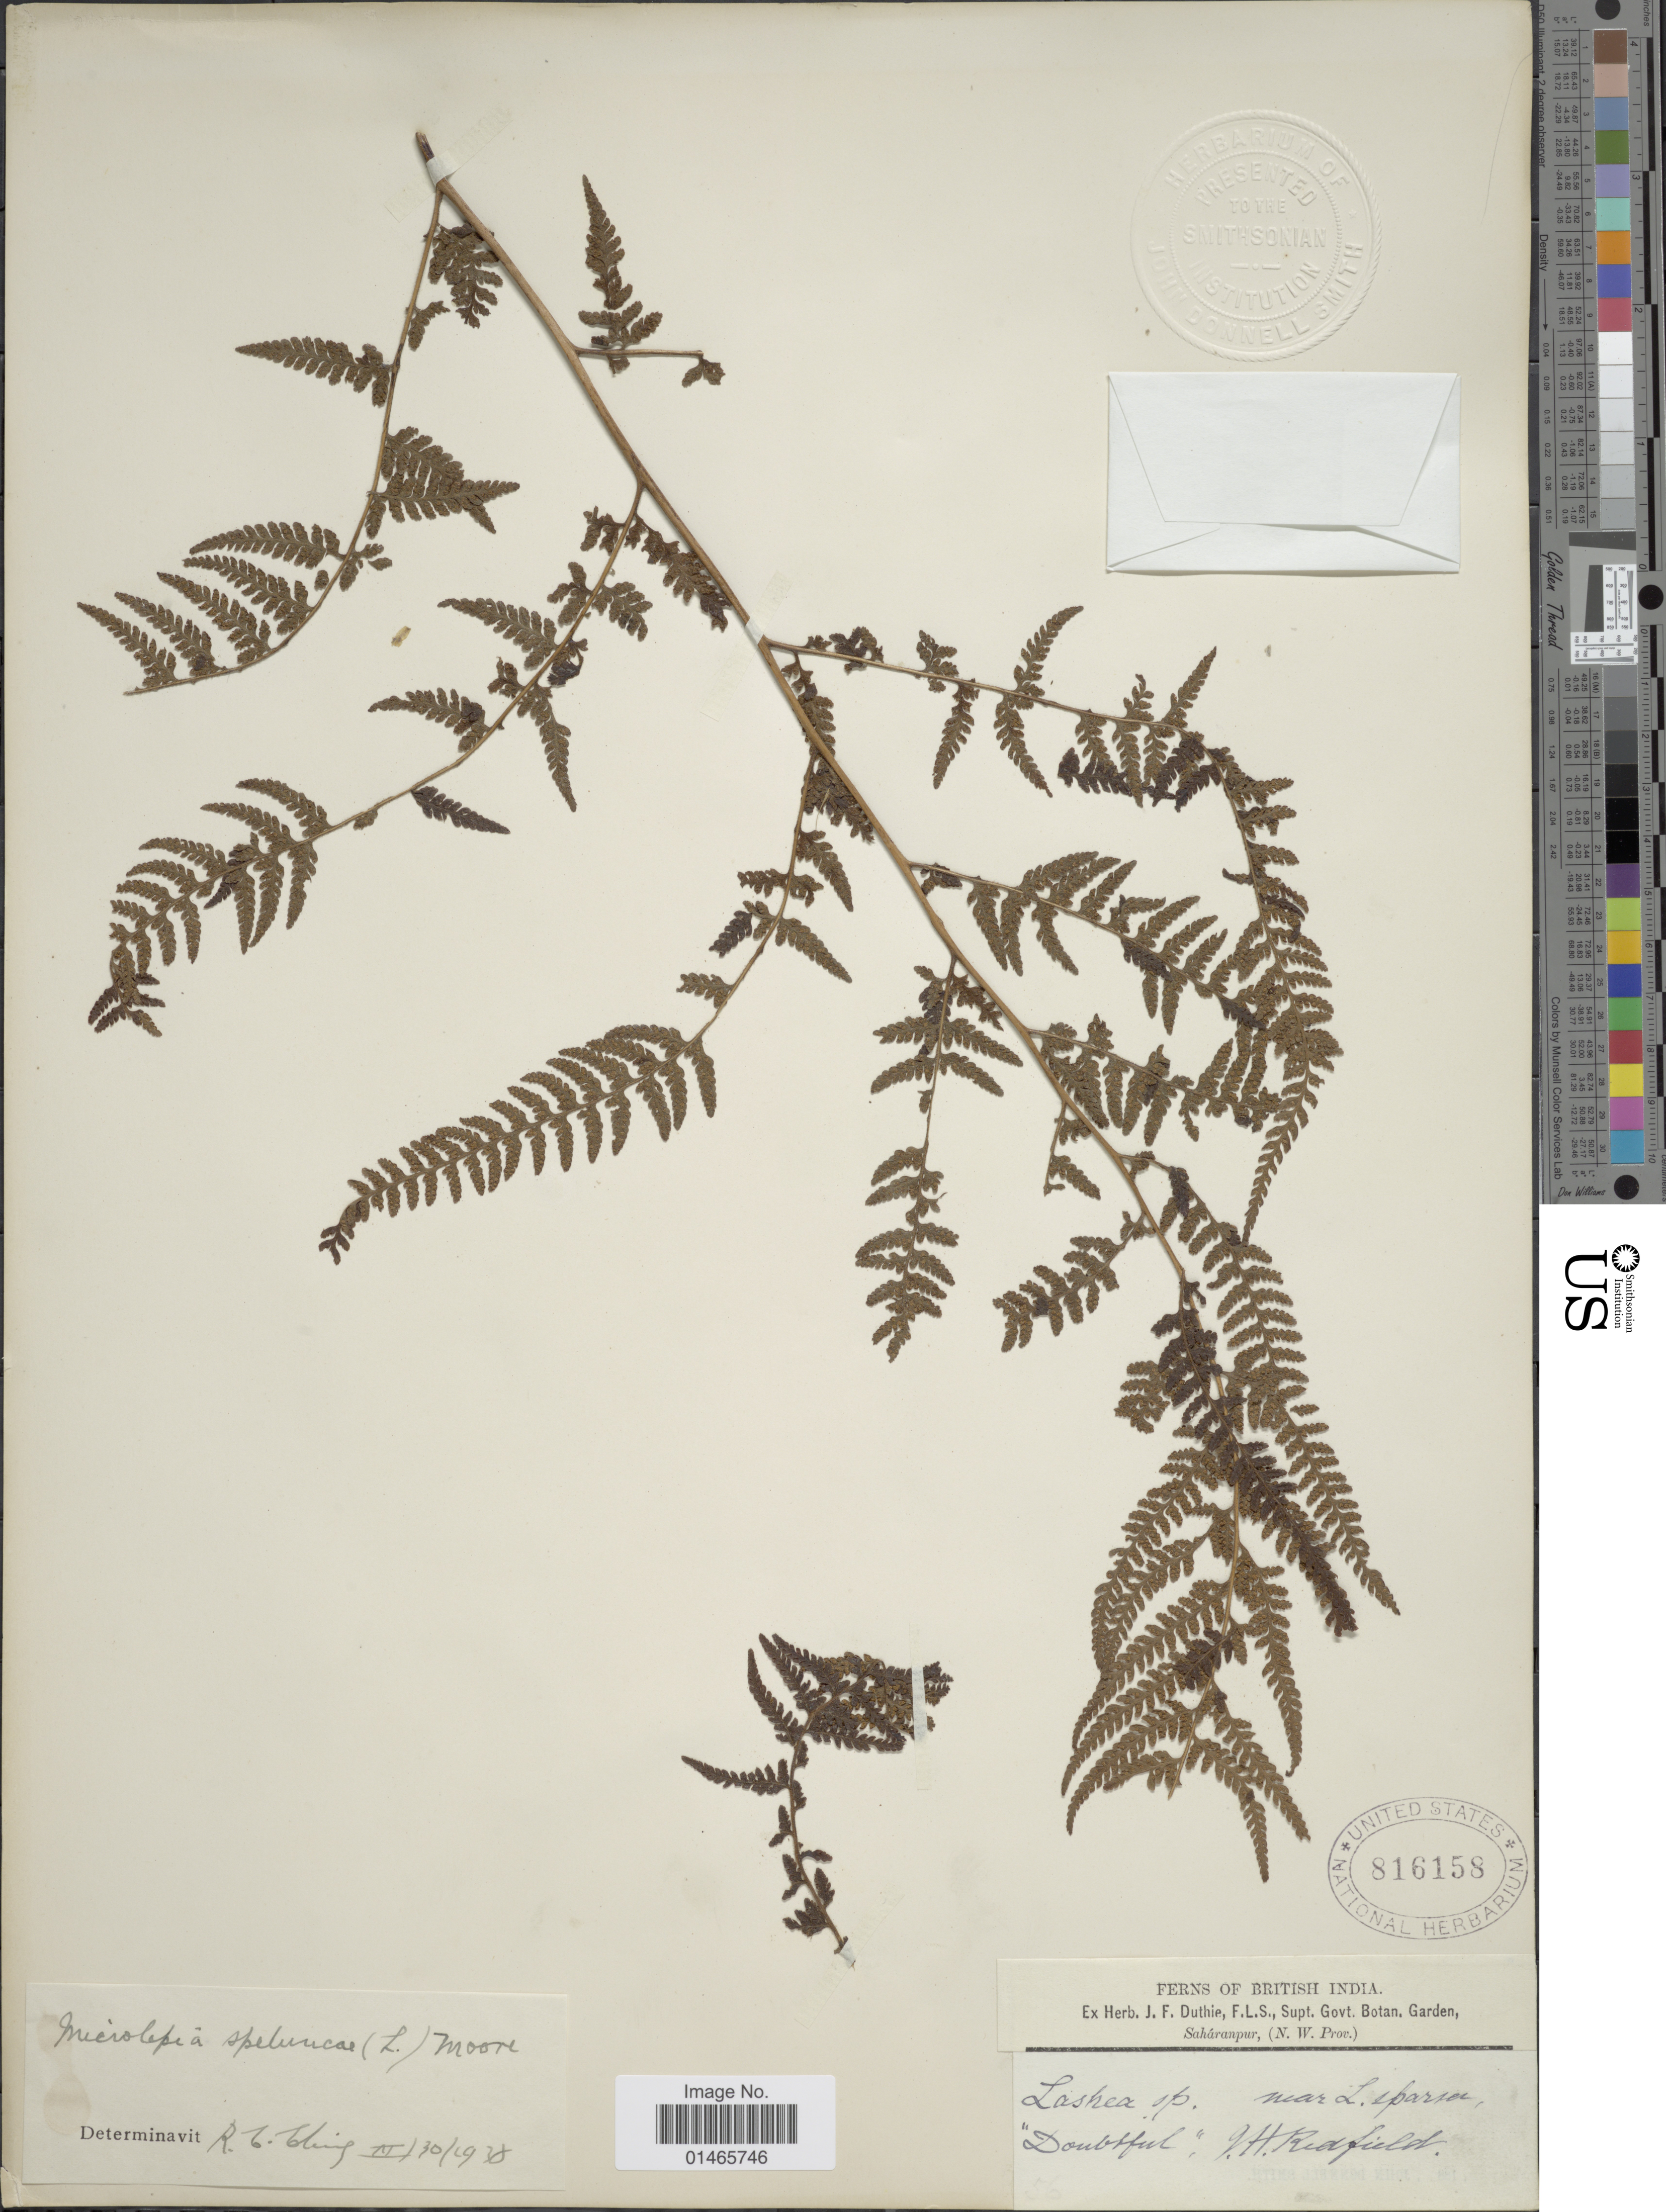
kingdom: Plantae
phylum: Tracheophyta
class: Polypodiopsida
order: Polypodiales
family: Dennstaedtiaceae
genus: Microlepia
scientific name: Microlepia speluncae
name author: (L.) T. Moore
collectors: J. Redfield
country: India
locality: British India, Saháranpur (N,W. Prov), near Leparion, "Doubtful" [interpreted]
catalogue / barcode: US 816158